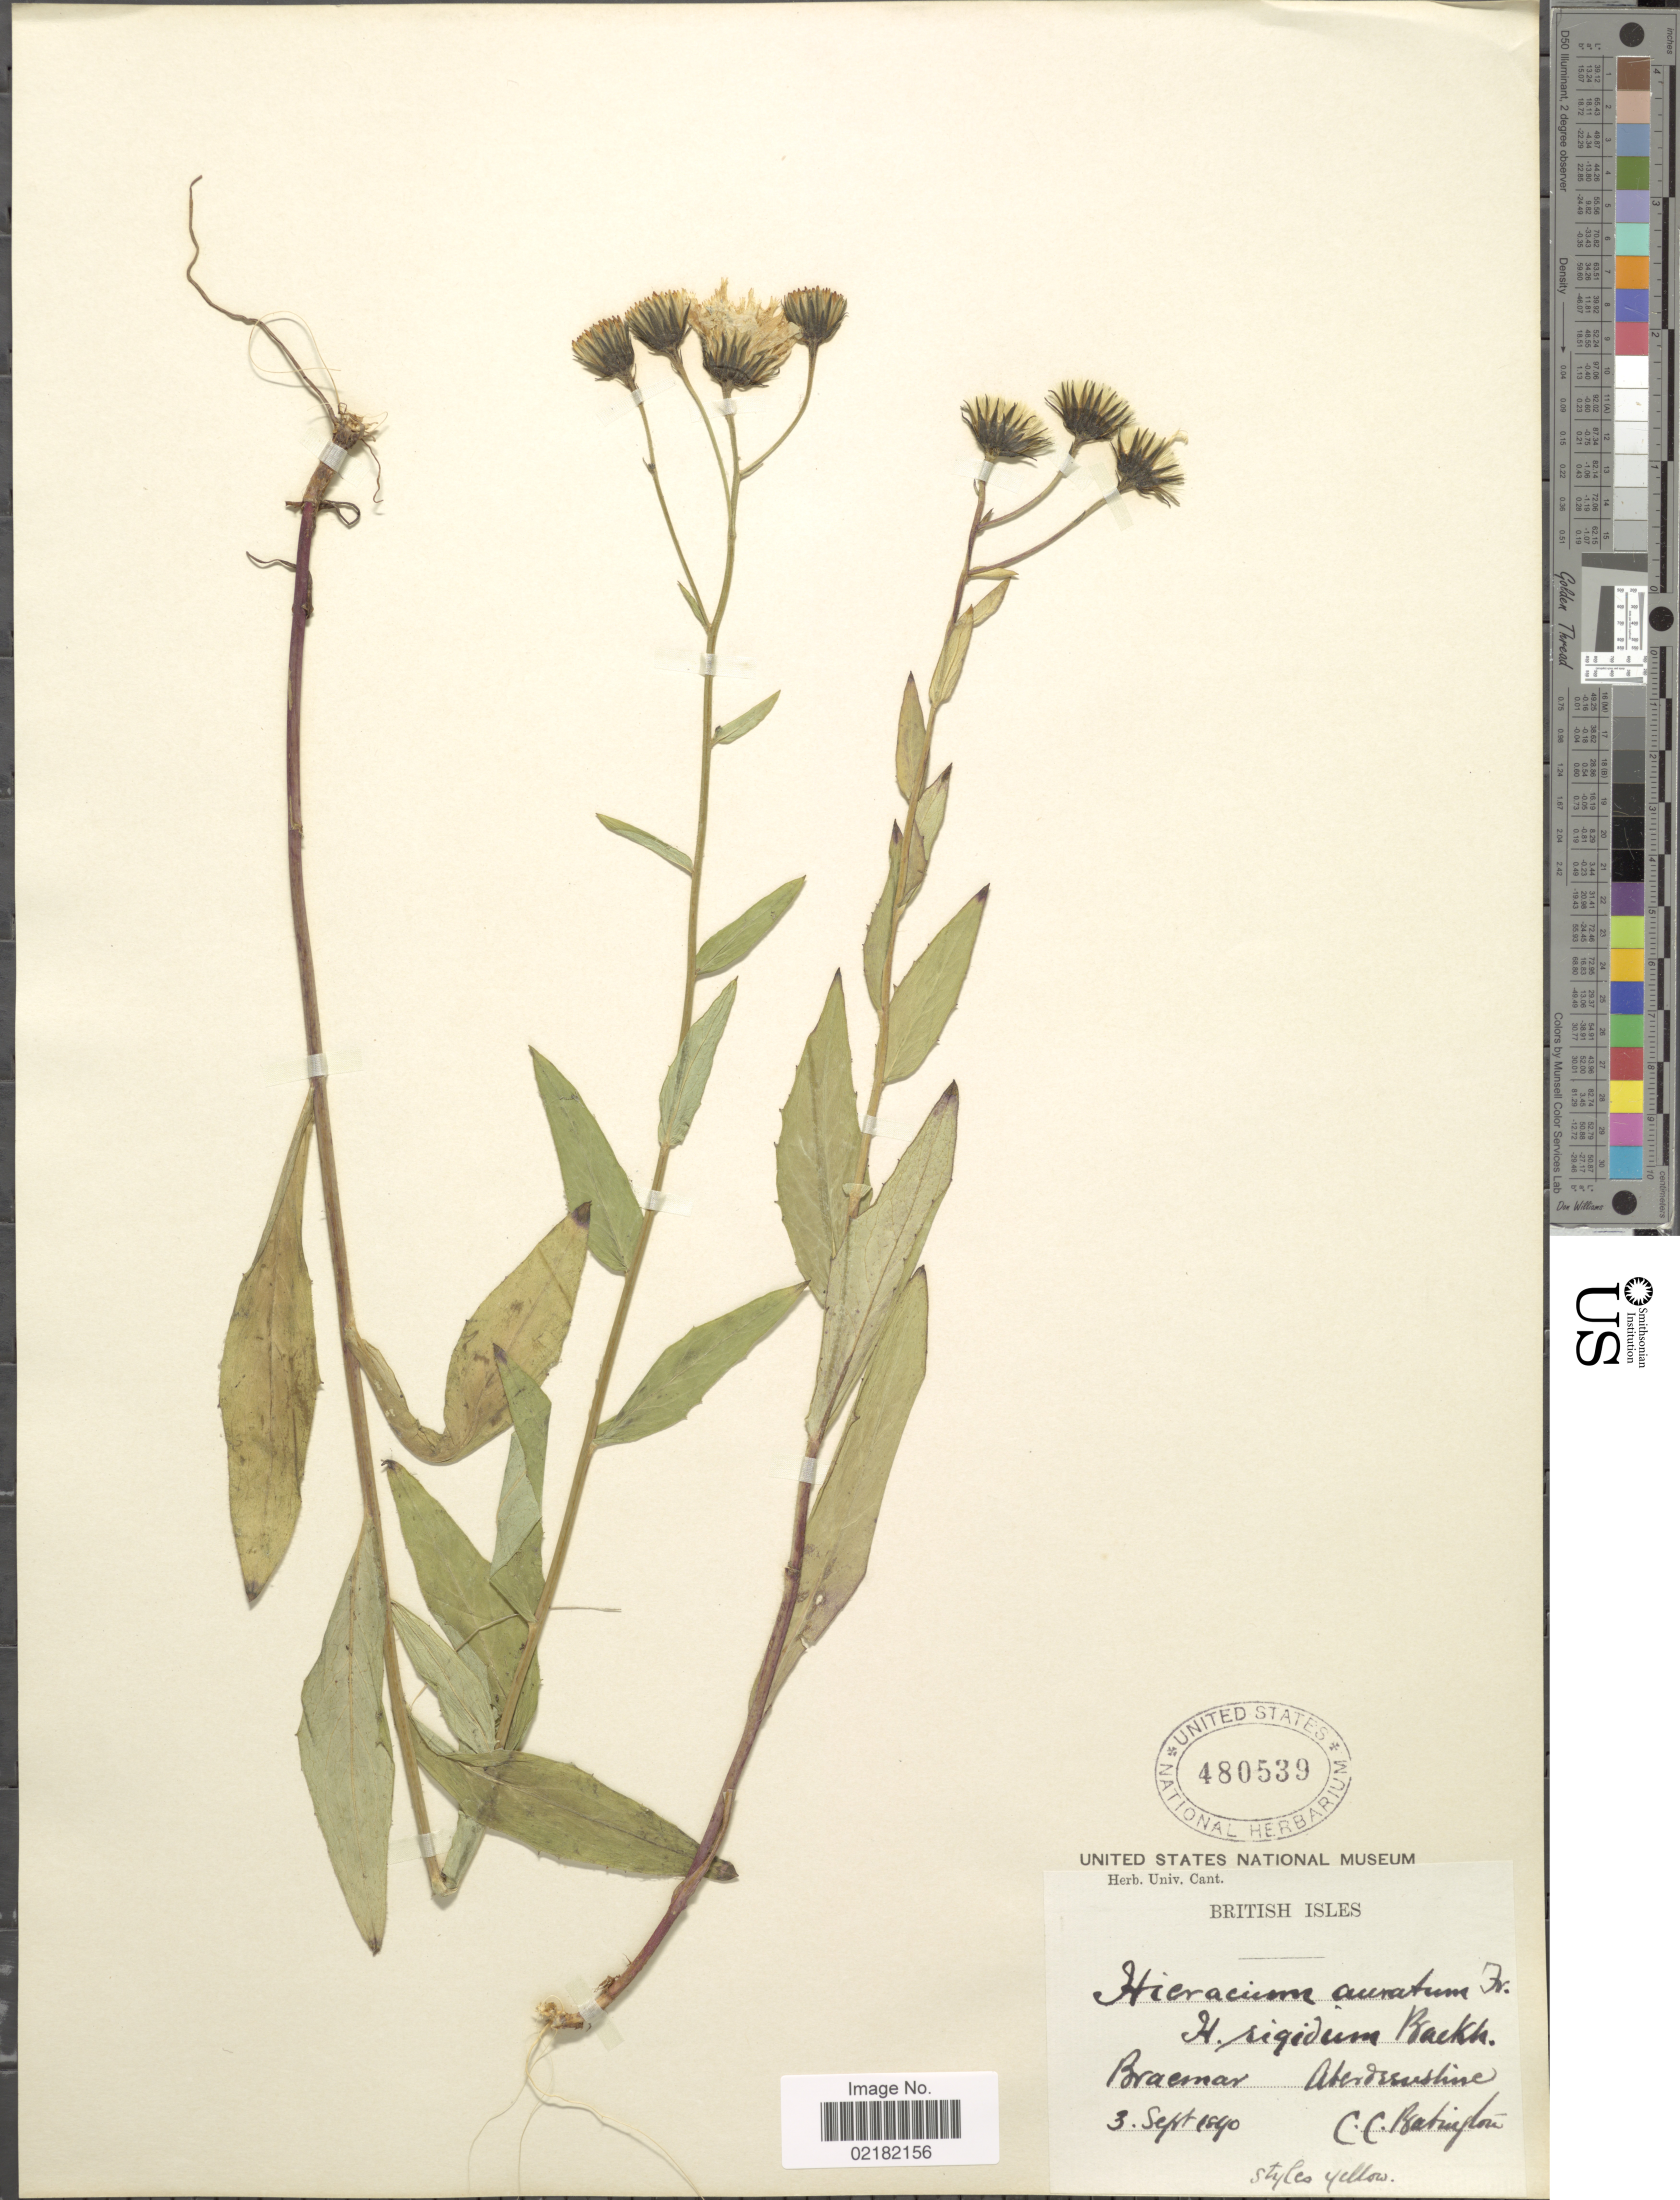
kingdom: Plantae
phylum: Tracheophyta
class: Magnoliopsida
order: Asterales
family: Asteraceae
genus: Hieracium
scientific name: Hieracium sabaudum subsp. quercetorum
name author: (Boreau) Zahn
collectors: C. Babington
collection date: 1840-09-03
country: United Kingdom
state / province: Scotland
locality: Braemar Aberdeenshire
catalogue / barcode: US 480539